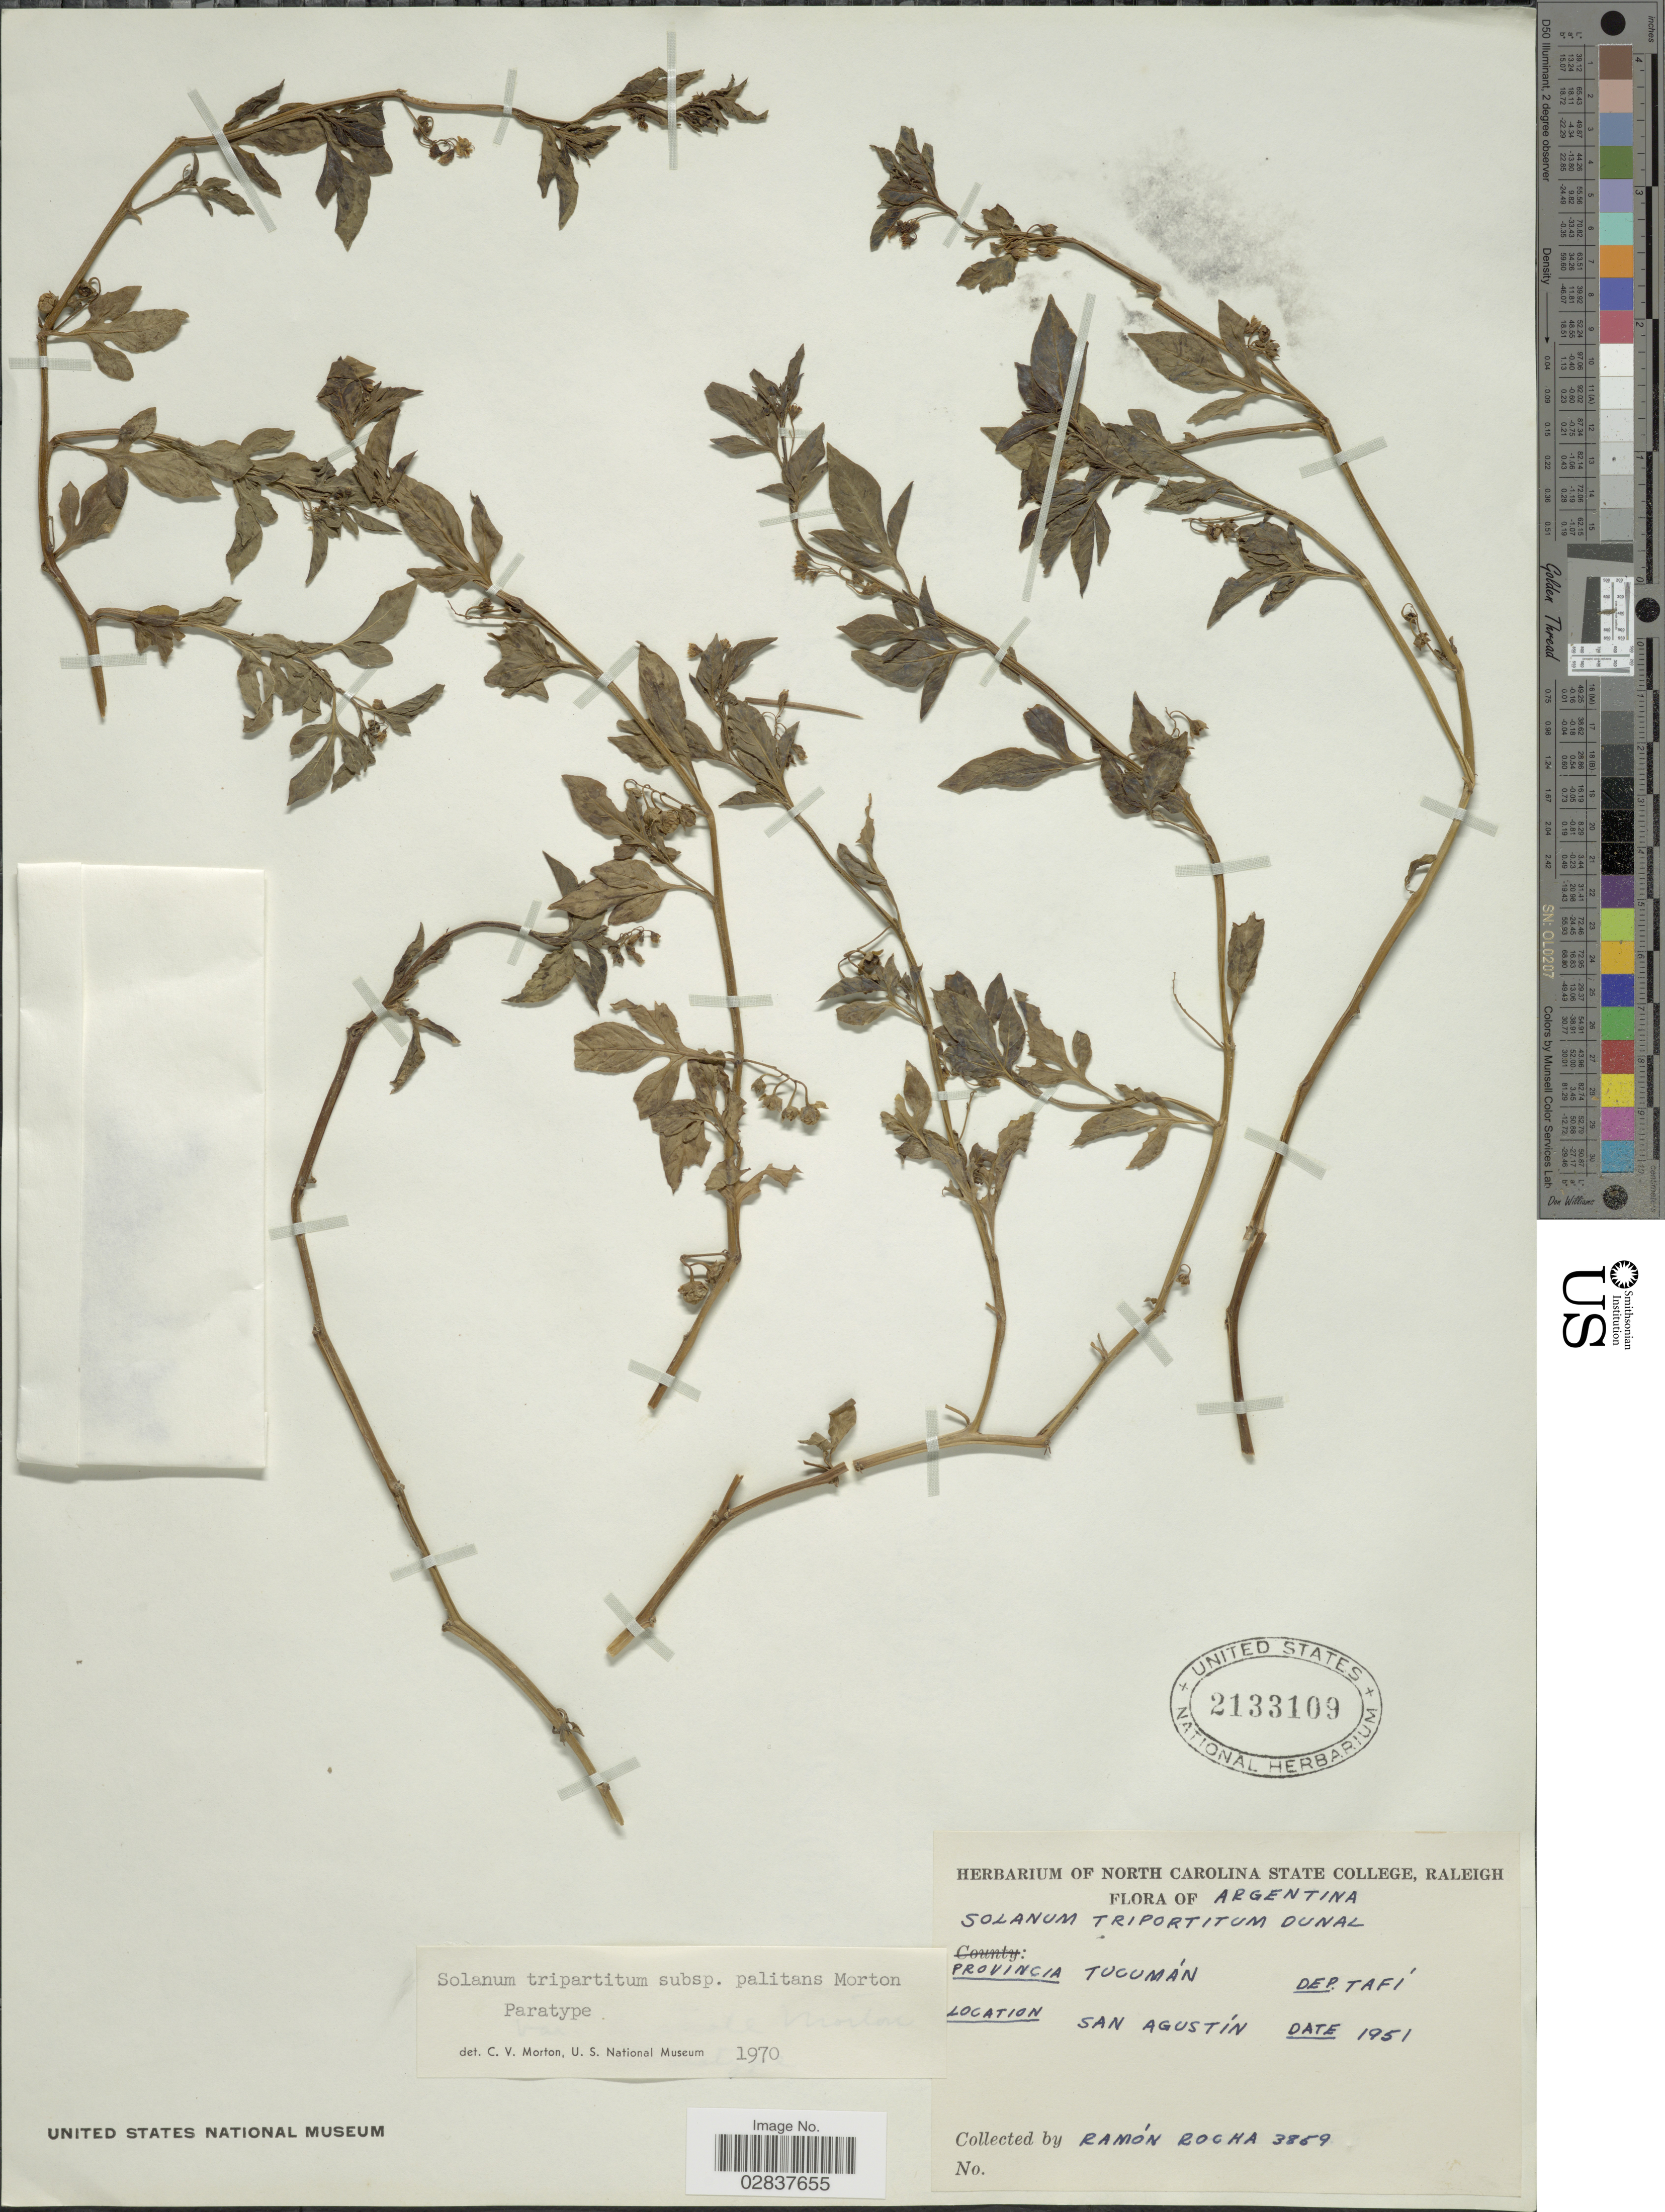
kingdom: Plantae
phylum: Tracheophyta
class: Magnoliopsida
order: Solanales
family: Solanaceae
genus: Solanum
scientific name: Solanum palitans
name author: C.V. Morton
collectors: R. Rocha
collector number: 3859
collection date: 1951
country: Argentina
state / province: Tucuman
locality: Dep. Tafí. San Agustín.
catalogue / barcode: US 2133109